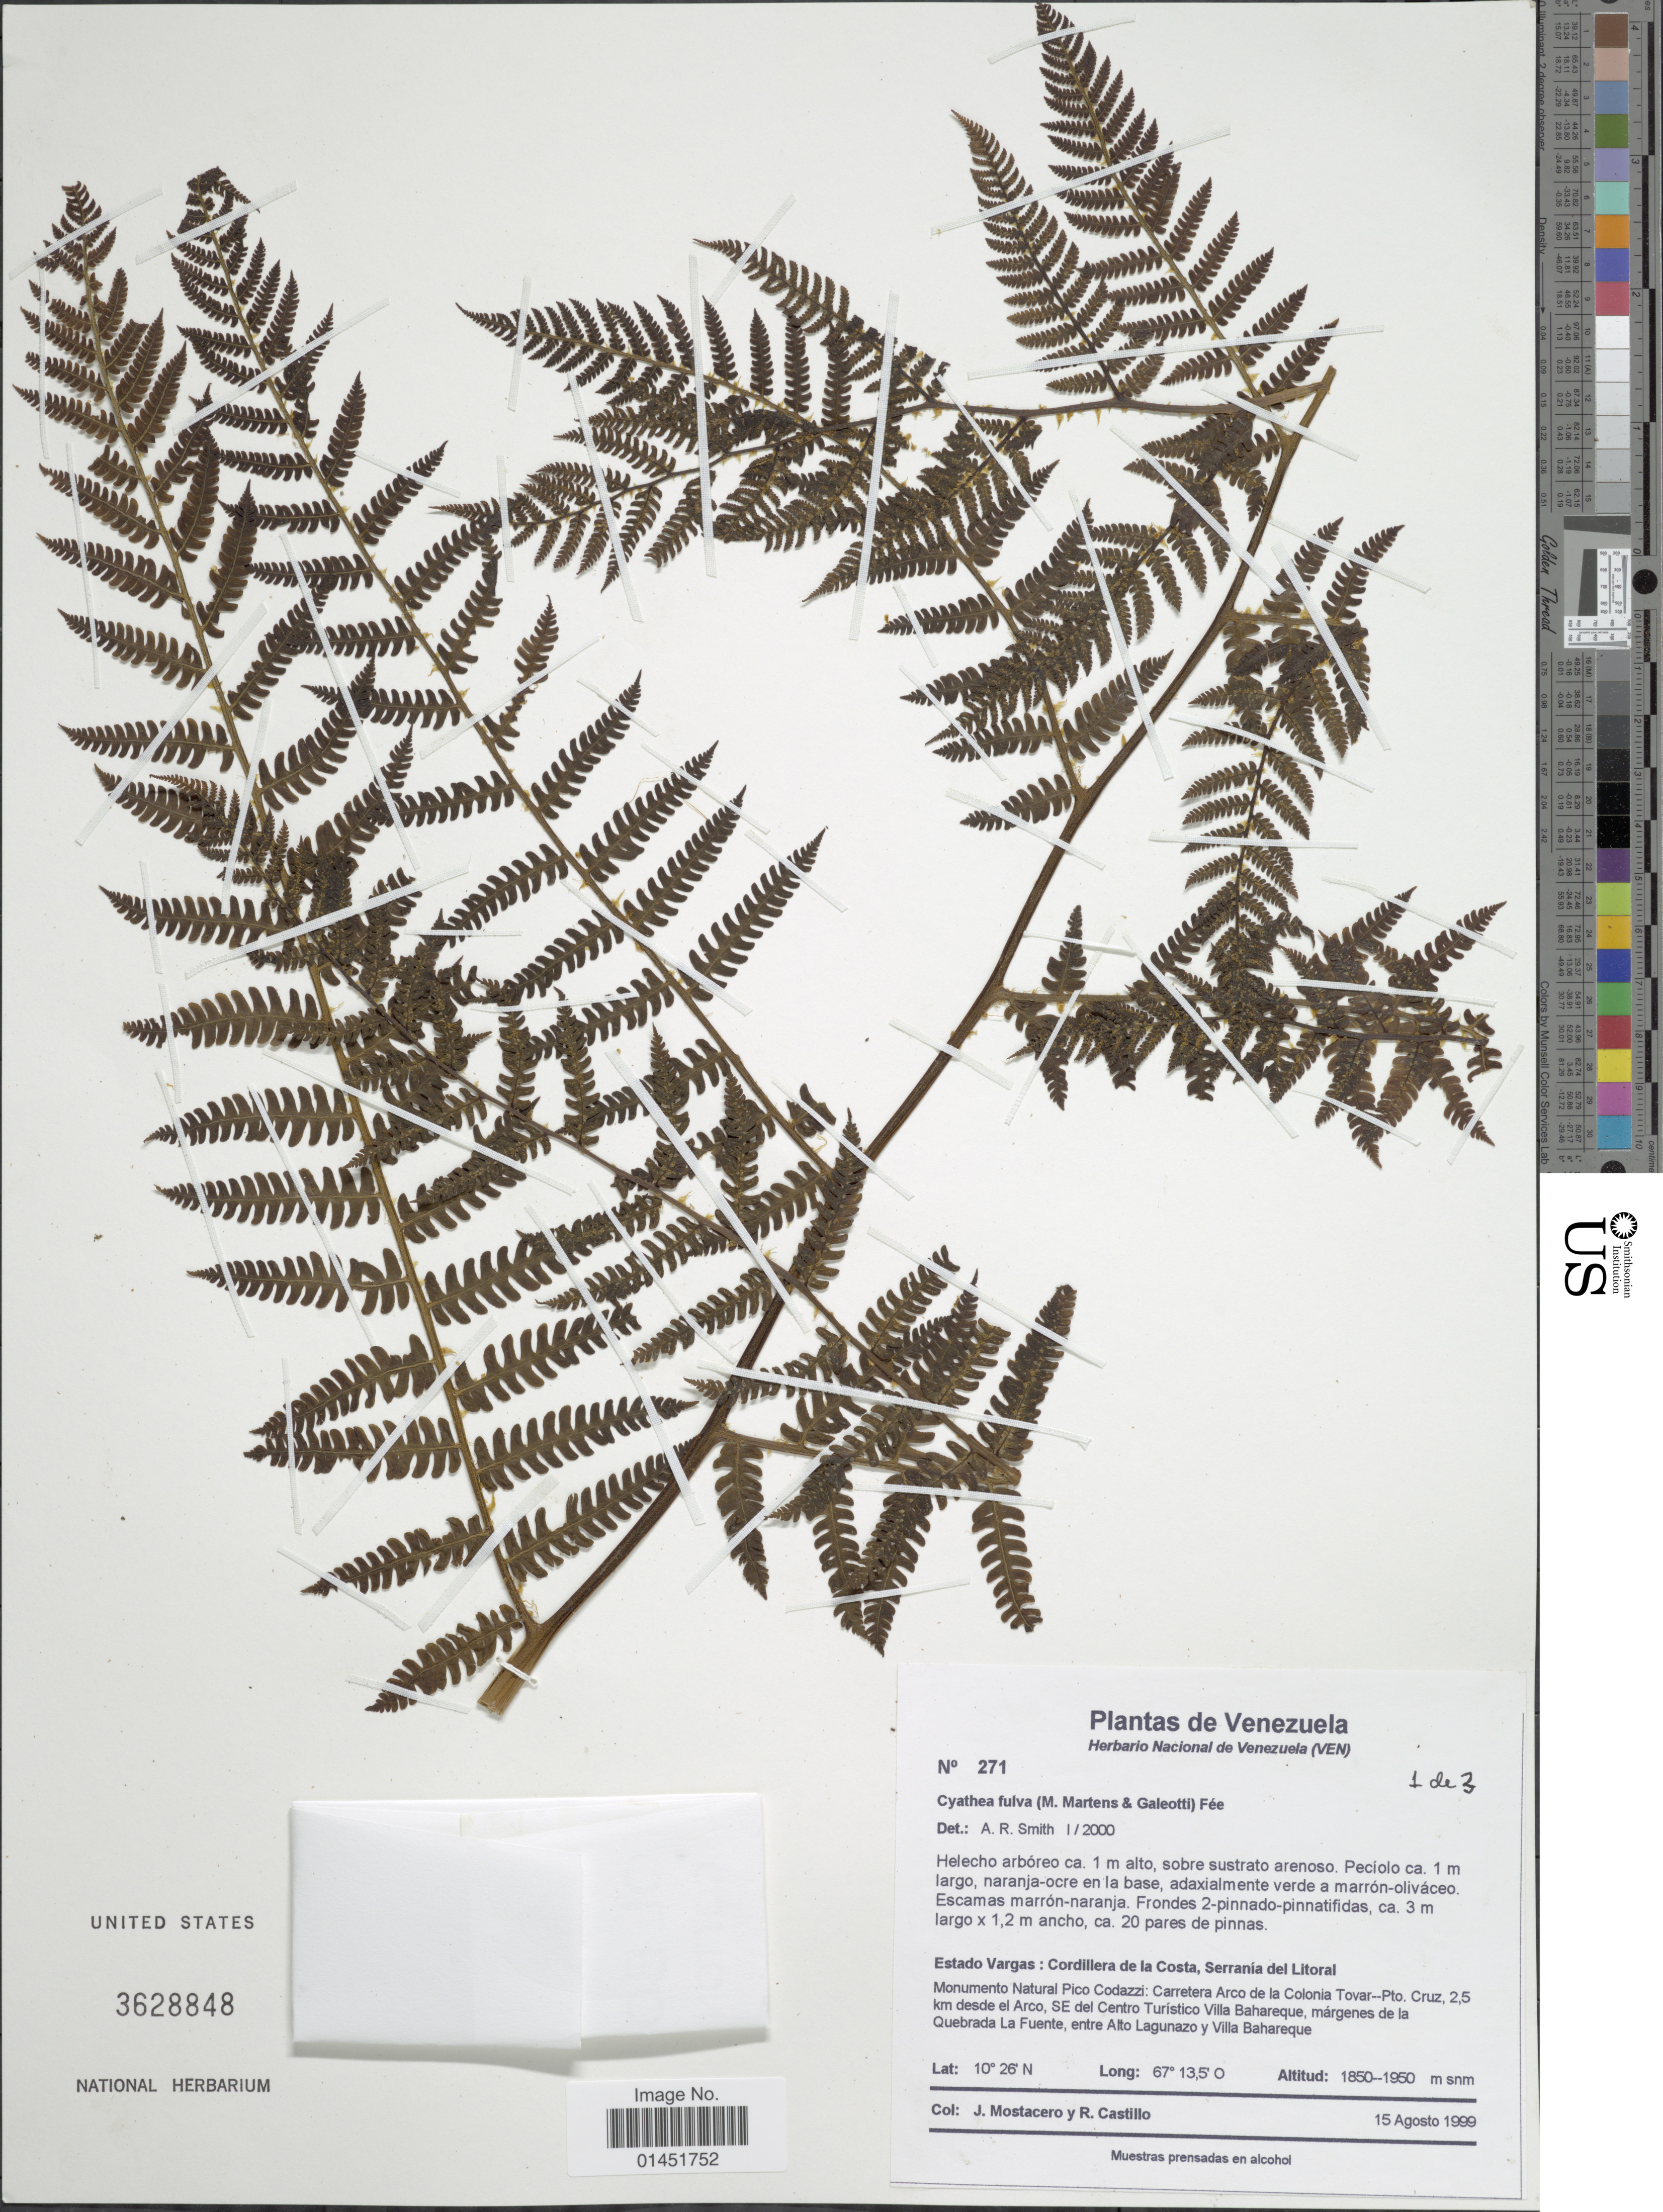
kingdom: Plantae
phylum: Tracheophyta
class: Polypodiopsida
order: Cyatheales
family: Cyatheaceae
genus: Cyathea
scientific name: Cyathea fulva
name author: (M. Martens & Galeotti) Fée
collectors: J. Mostacero & R. Castillo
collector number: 271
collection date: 1999-08-15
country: Venezuela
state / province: Vargas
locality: Cordillera de la Costa, Serrania del Litoral. Monumento Natural Pico Codazzi: Carreteta Arco de la Colonial Tovar--Pto. Cruz 2.5 km desde el Arco, SE del Centro Turistico Villa Bahareque, margenes de la Quebrada La Fuente, entre Lagunazo y Villa Bahareque.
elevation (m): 1850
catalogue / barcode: US 3628848